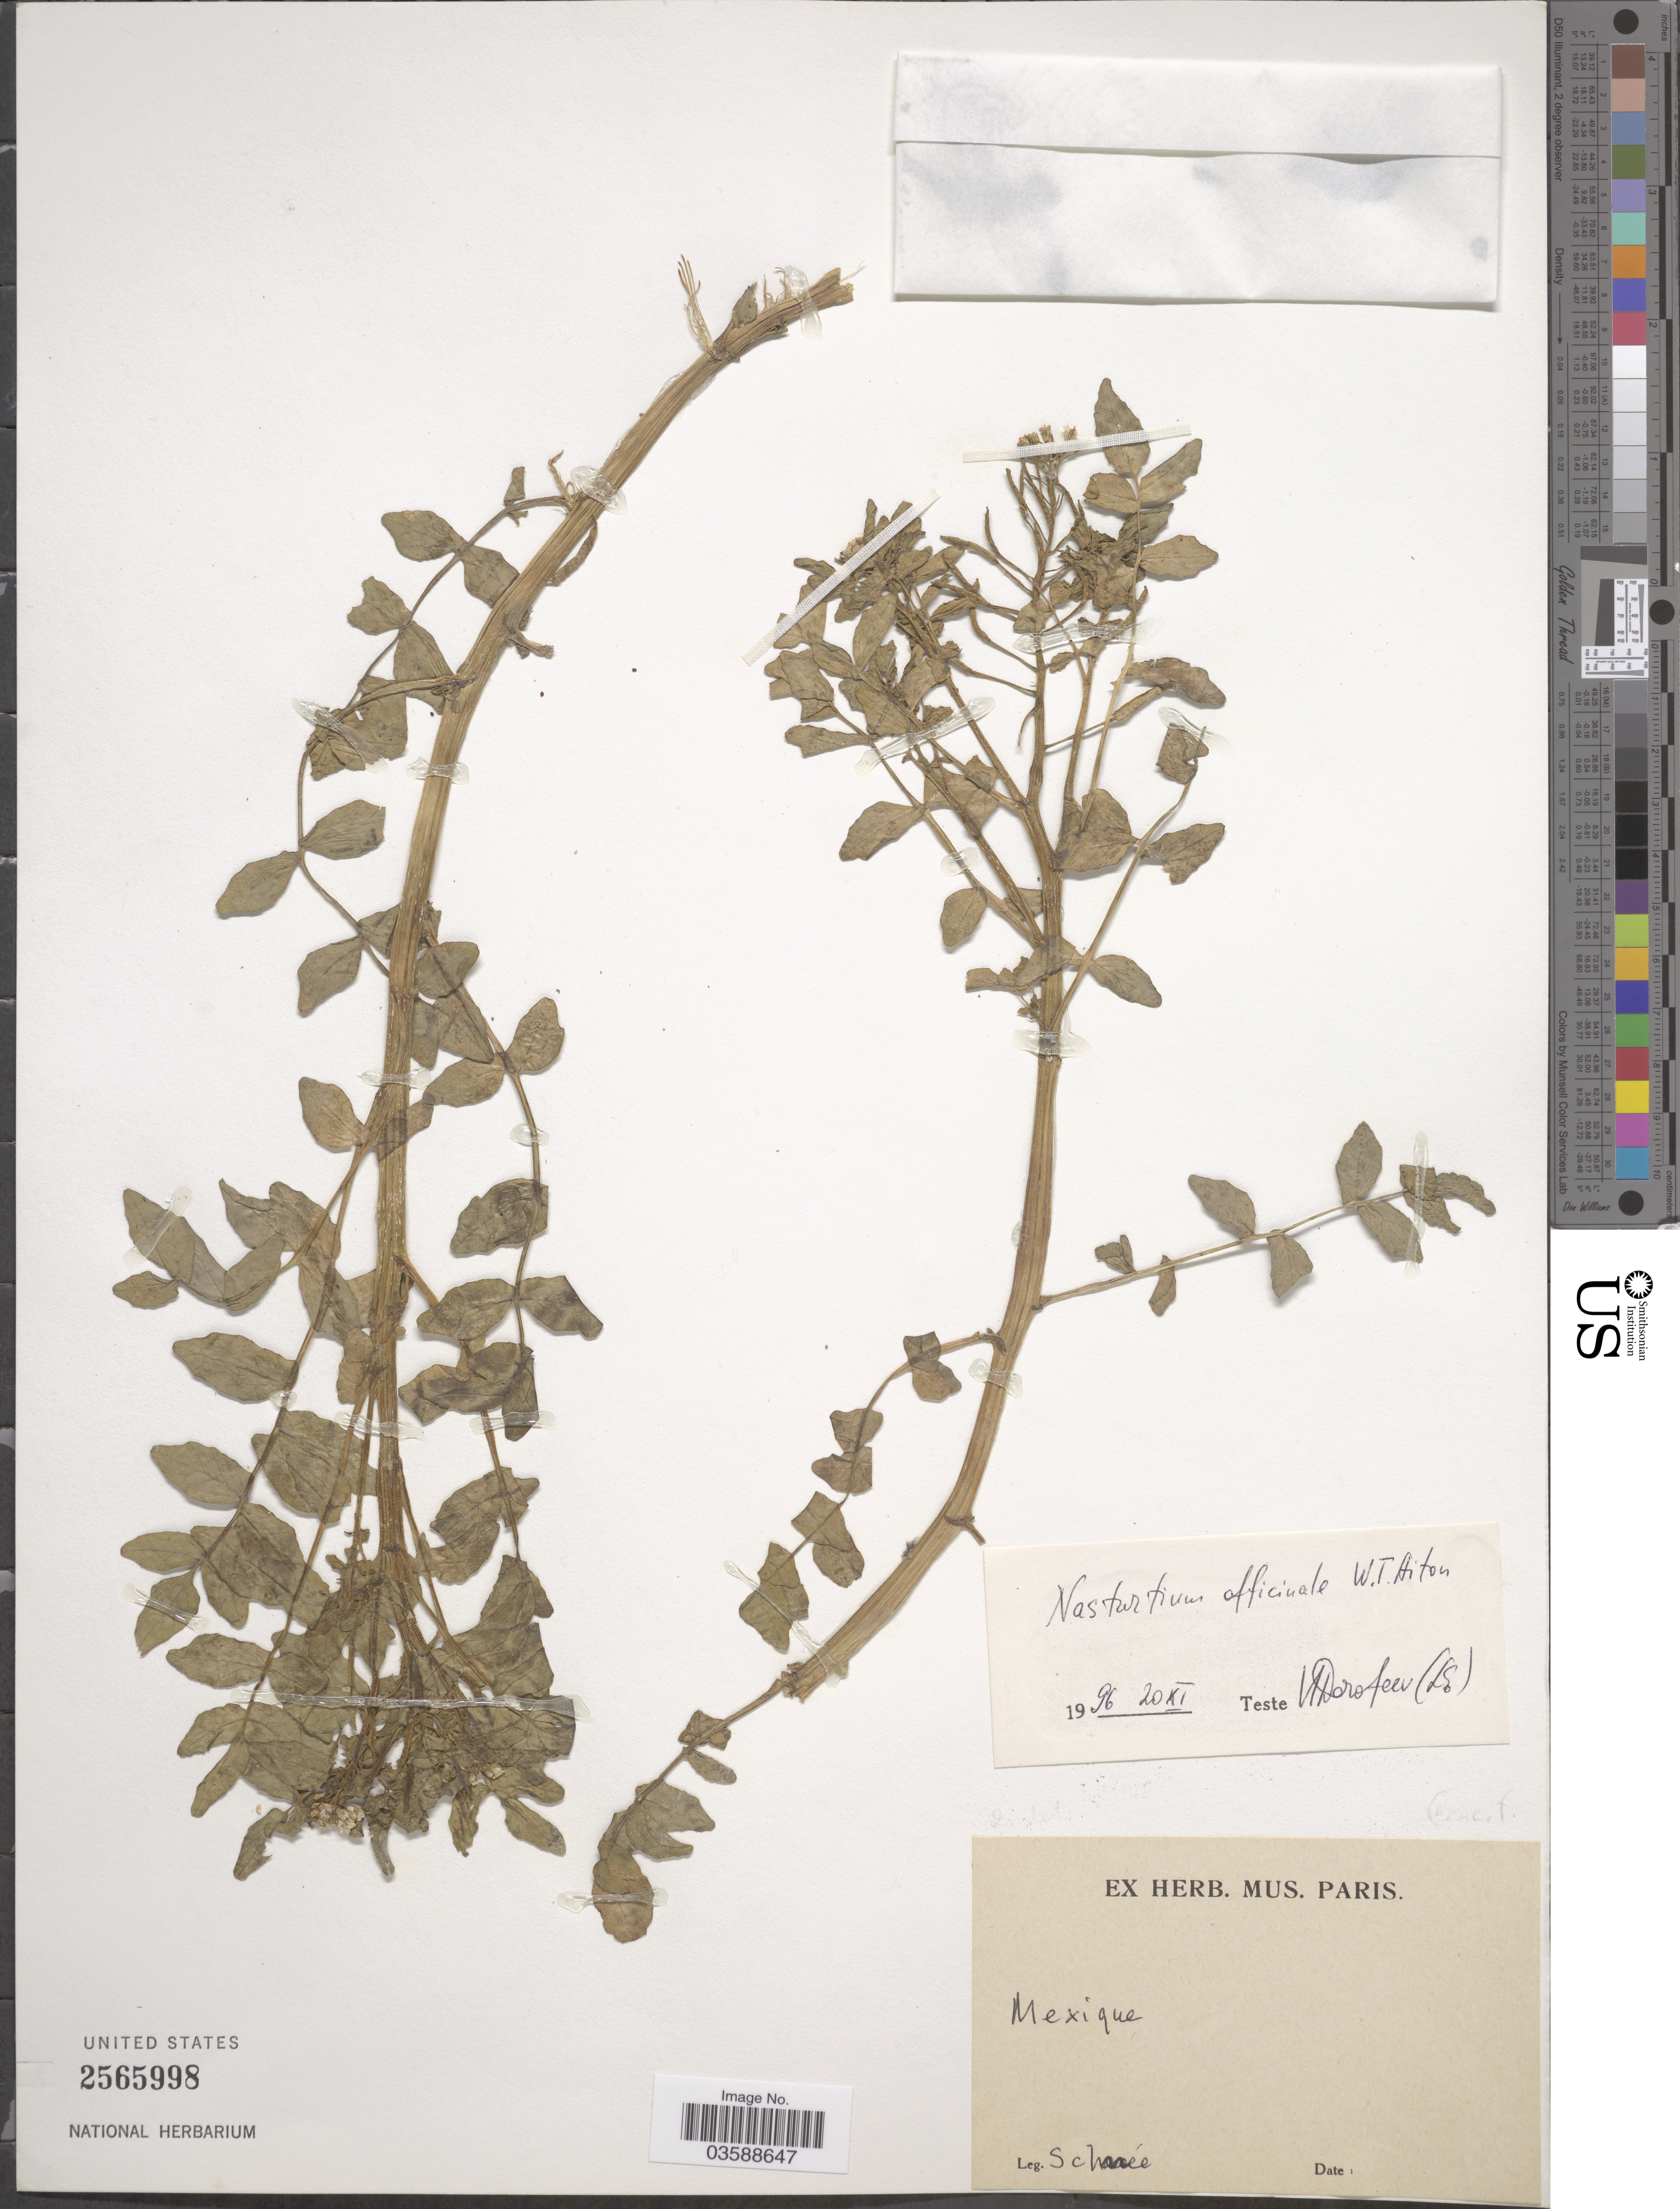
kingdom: Plantae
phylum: Tracheophyta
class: Magnoliopsida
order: Brassicales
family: Brassicaceae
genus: Nasturtium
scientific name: Nasturtium officinale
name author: R. Br.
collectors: -- Schnée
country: Mexico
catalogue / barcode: US 2565998